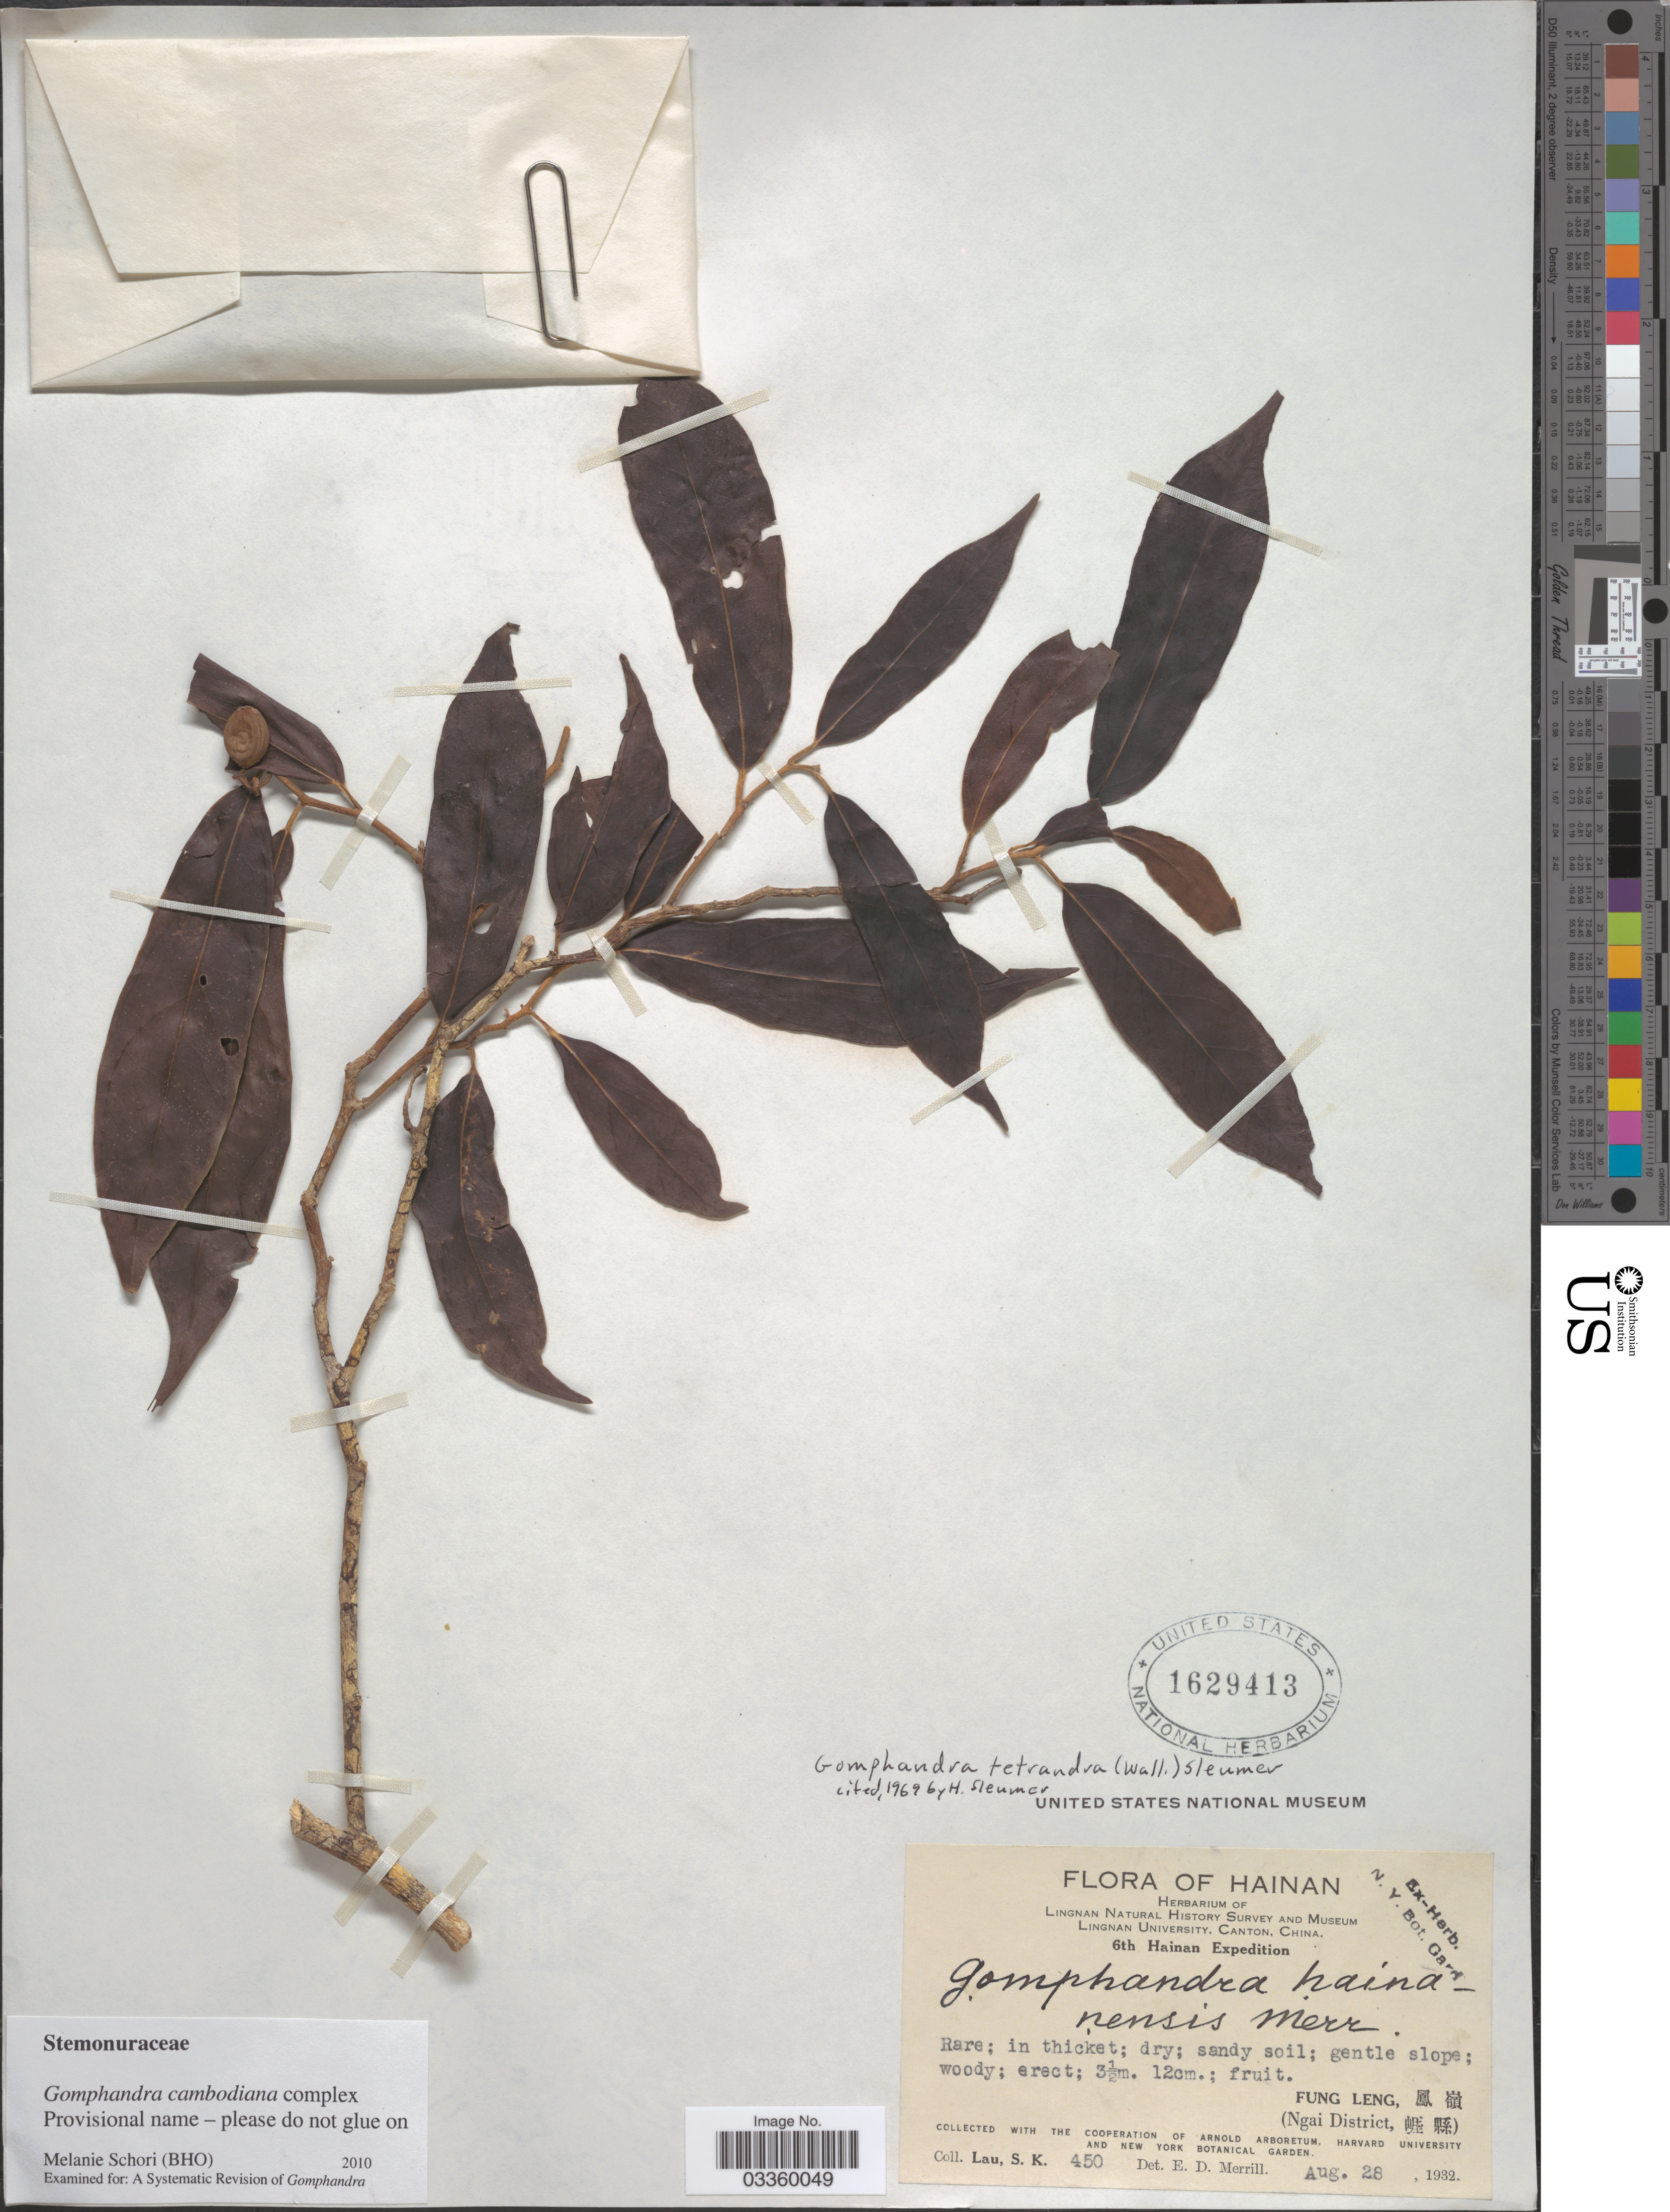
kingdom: Plantae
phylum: Tracheophyta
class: Magnoliopsida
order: Cardiopteridales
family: Stemonuraceae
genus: Gomphandra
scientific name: Gomphandra cambodiana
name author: Pierre ex Gagnep.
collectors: S. K. Lau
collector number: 450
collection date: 1932-08-28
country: China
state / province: Hainan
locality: Fung Leng. (Ngai District).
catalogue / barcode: US 1629413